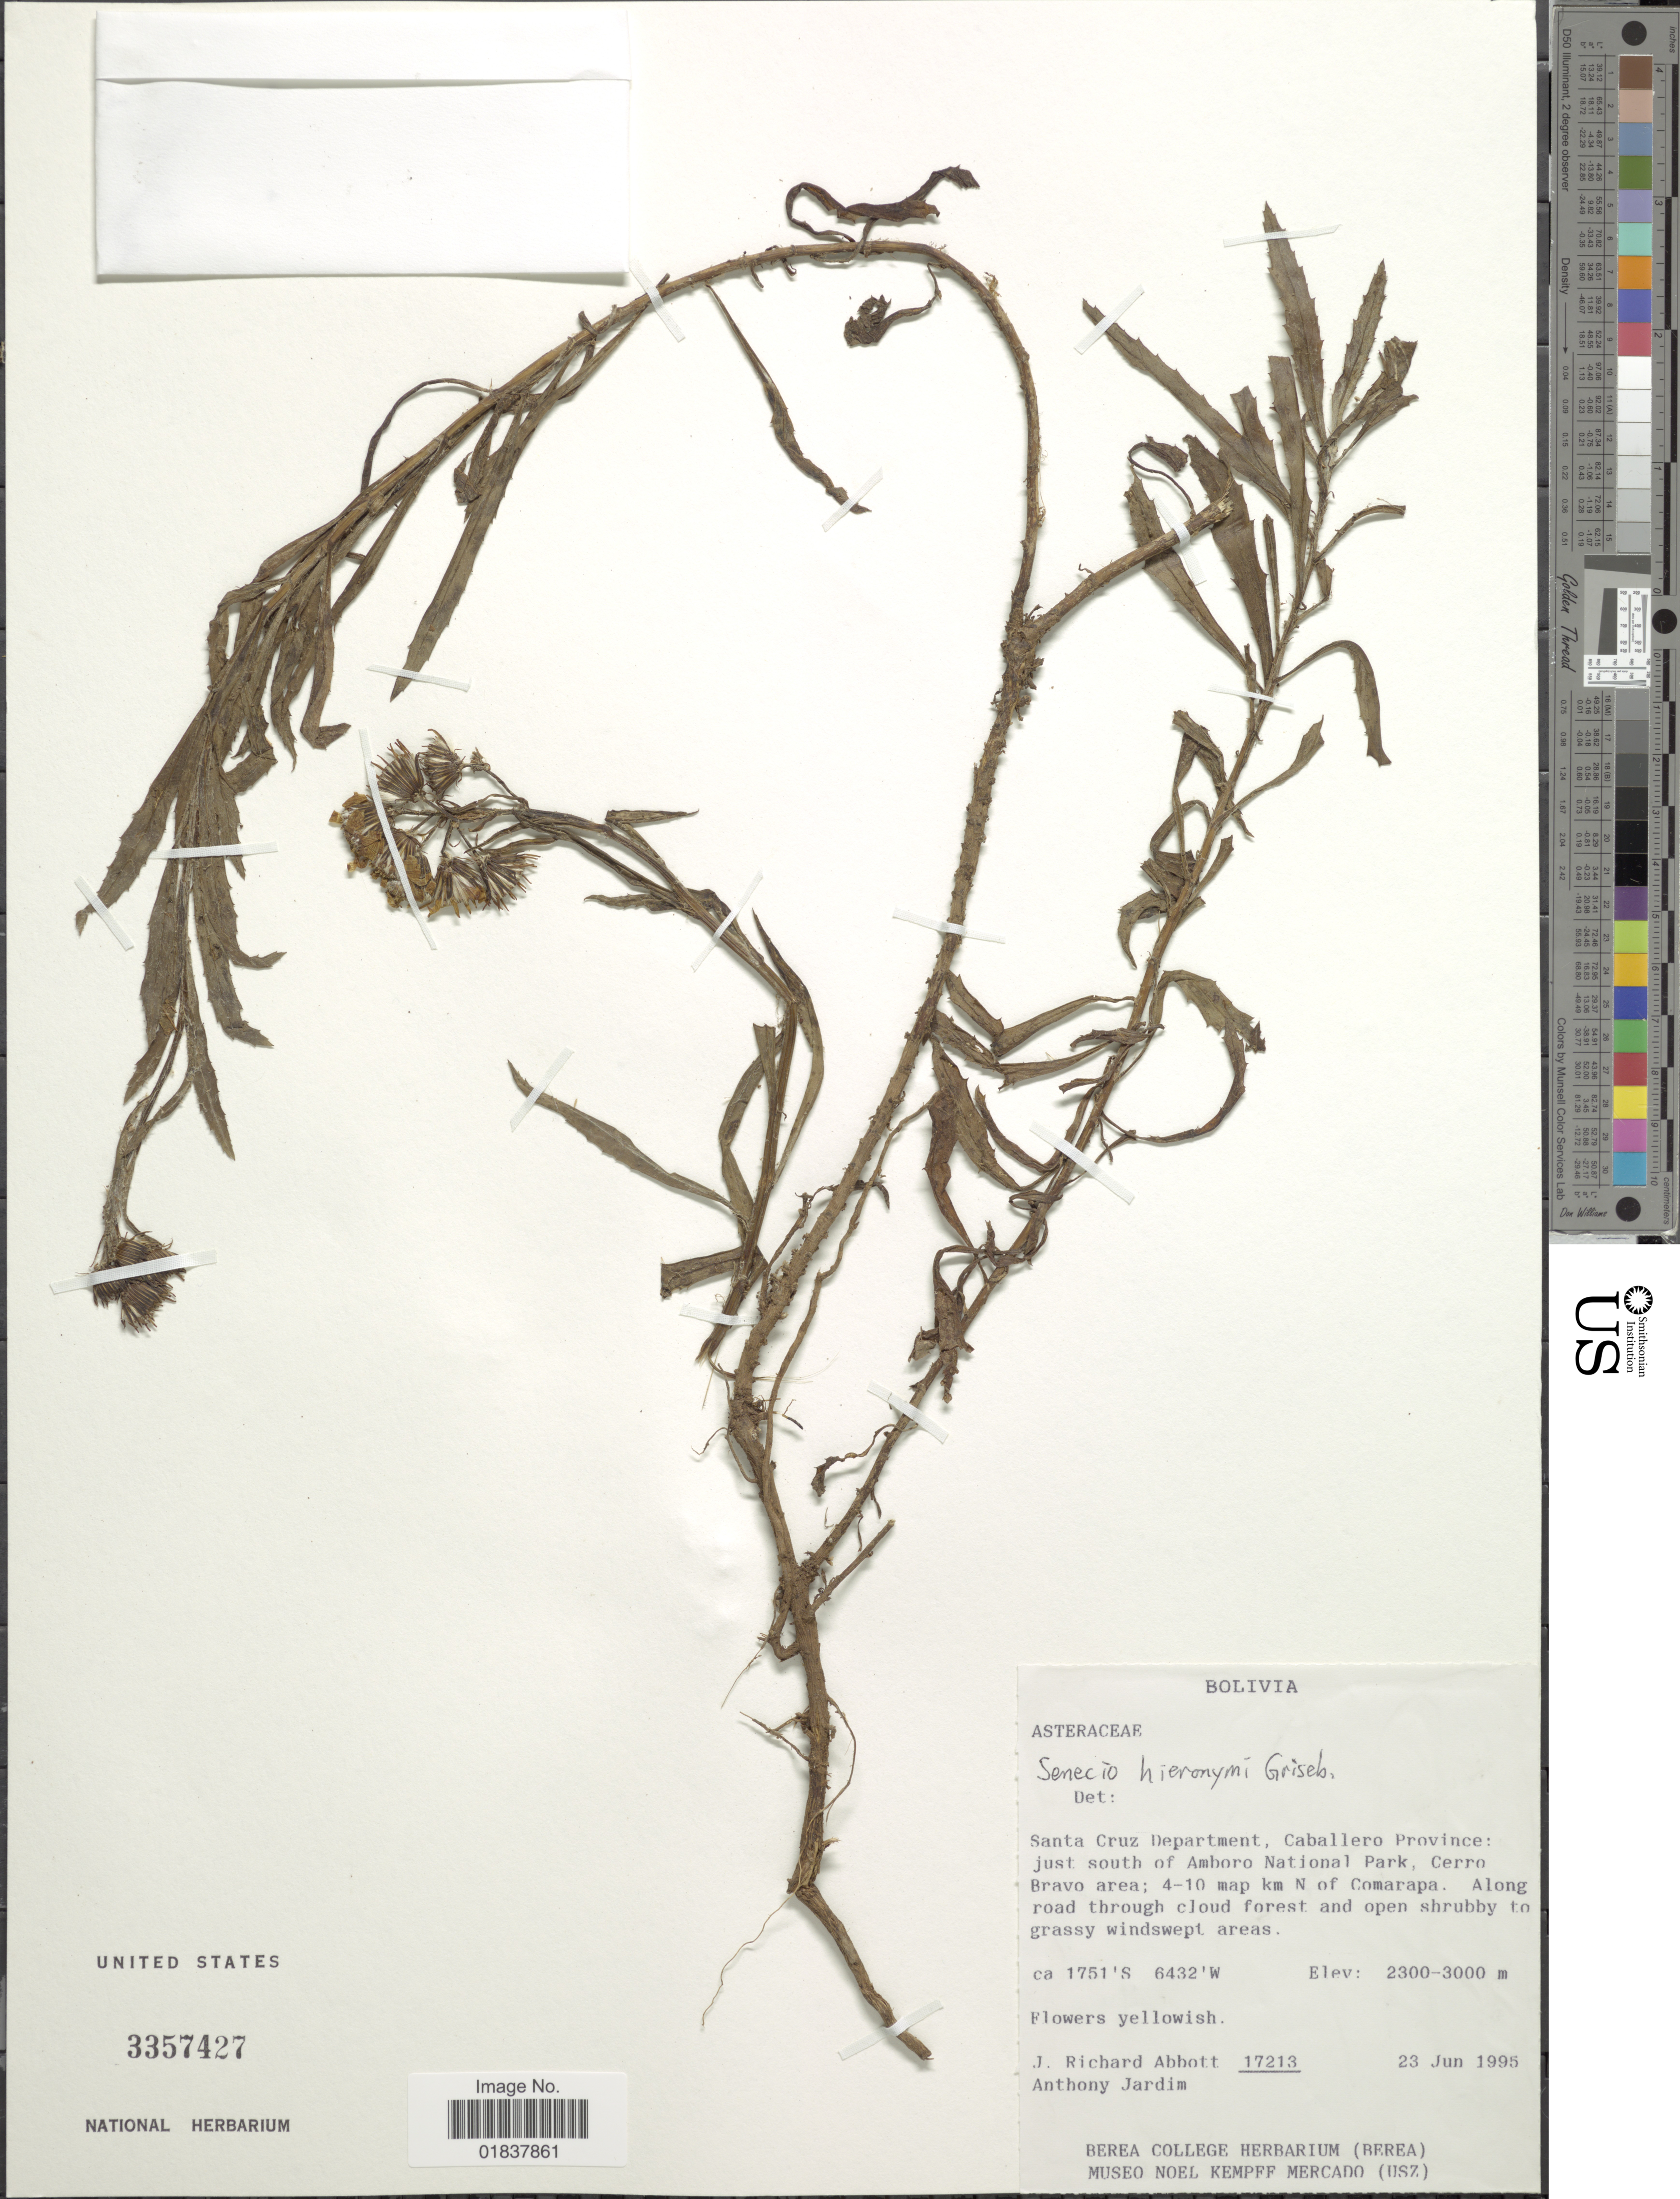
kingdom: Plantae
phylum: Tracheophyta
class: Magnoliopsida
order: Asterales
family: Asteraceae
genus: Senecio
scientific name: Senecio hieronymi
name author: Griseb.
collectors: J. R. Abbott & A. Jardim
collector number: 17213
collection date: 1995-06-23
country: Bolivia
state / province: Santa Cruz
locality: Caballero Province, just south of Amboro National Park, Cerro Bravo area, 4-10 map km N of Comarapa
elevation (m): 2300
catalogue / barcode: US 3357427